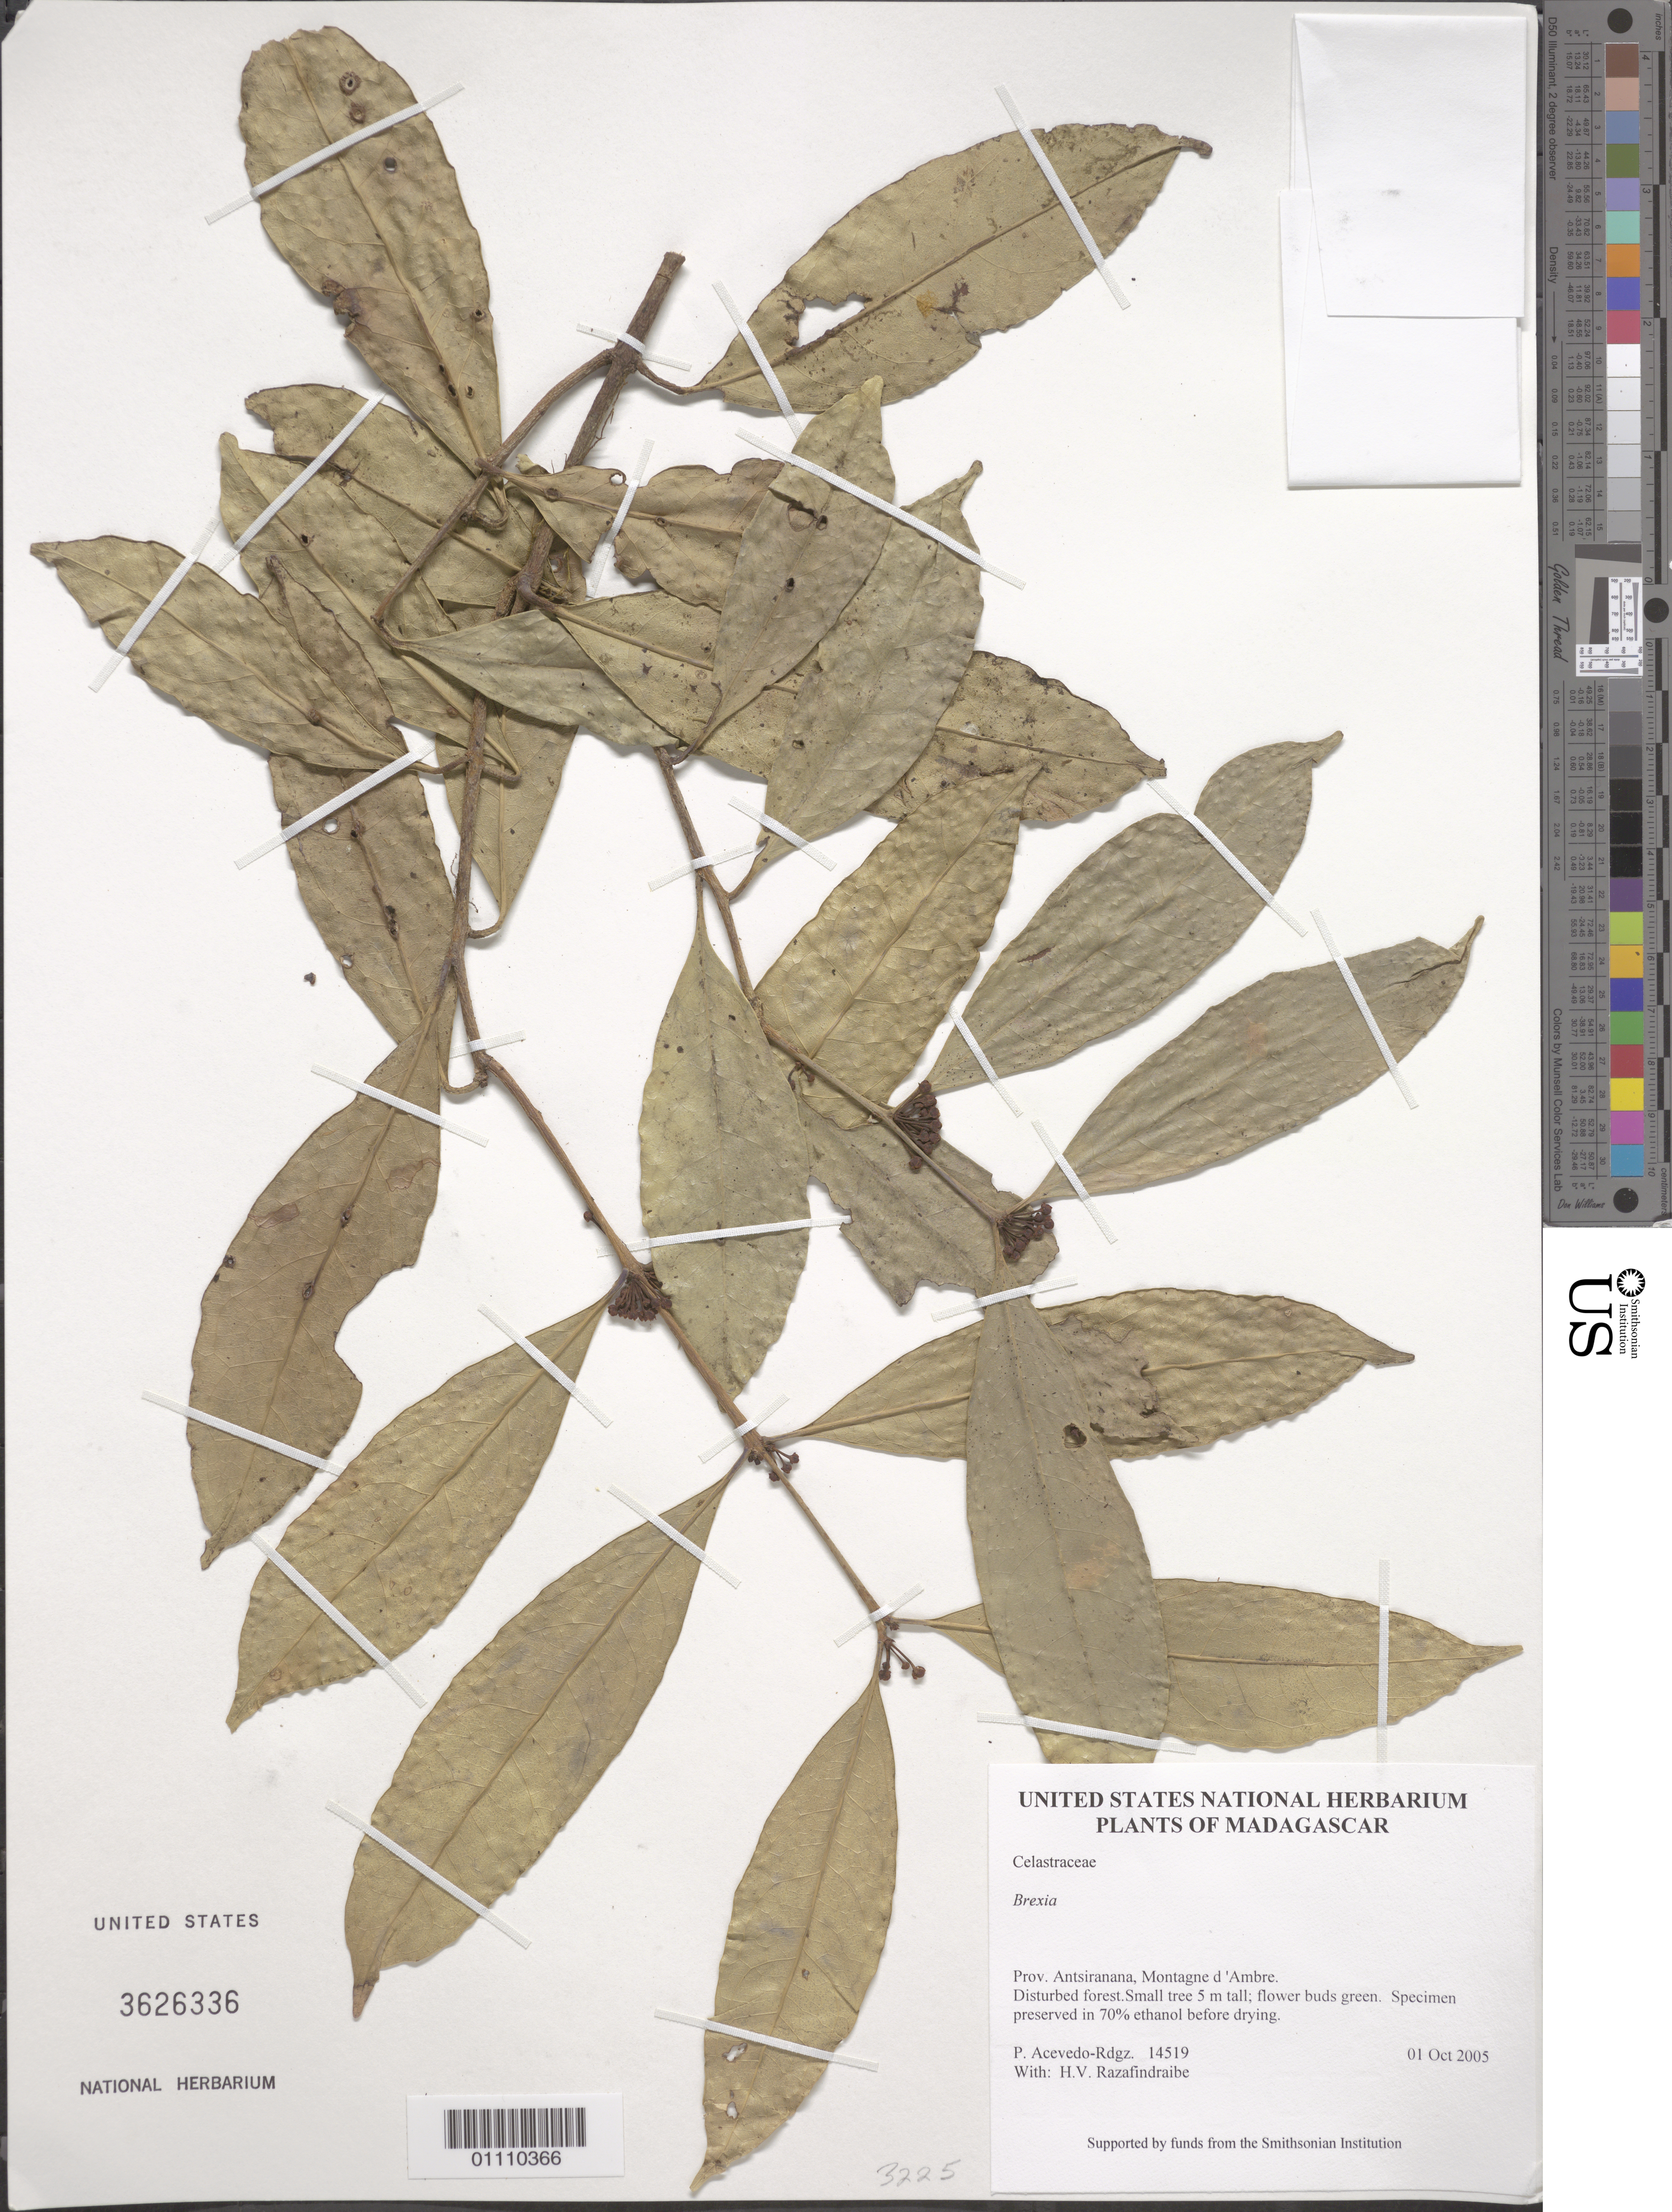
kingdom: Plantae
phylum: Tracheophyta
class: Magnoliopsida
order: Celastrales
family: Celastraceae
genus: Brexia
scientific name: Brexia sp.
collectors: P. Acevedo-Rodr. & H. Razafindraibe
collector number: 14519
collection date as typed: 01 Oct 2005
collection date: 2005-10-01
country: Madagascar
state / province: Diana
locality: Prov. Antsiranana, Montagne d 'Ambre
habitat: Disturbed forest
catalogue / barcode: US 3626336